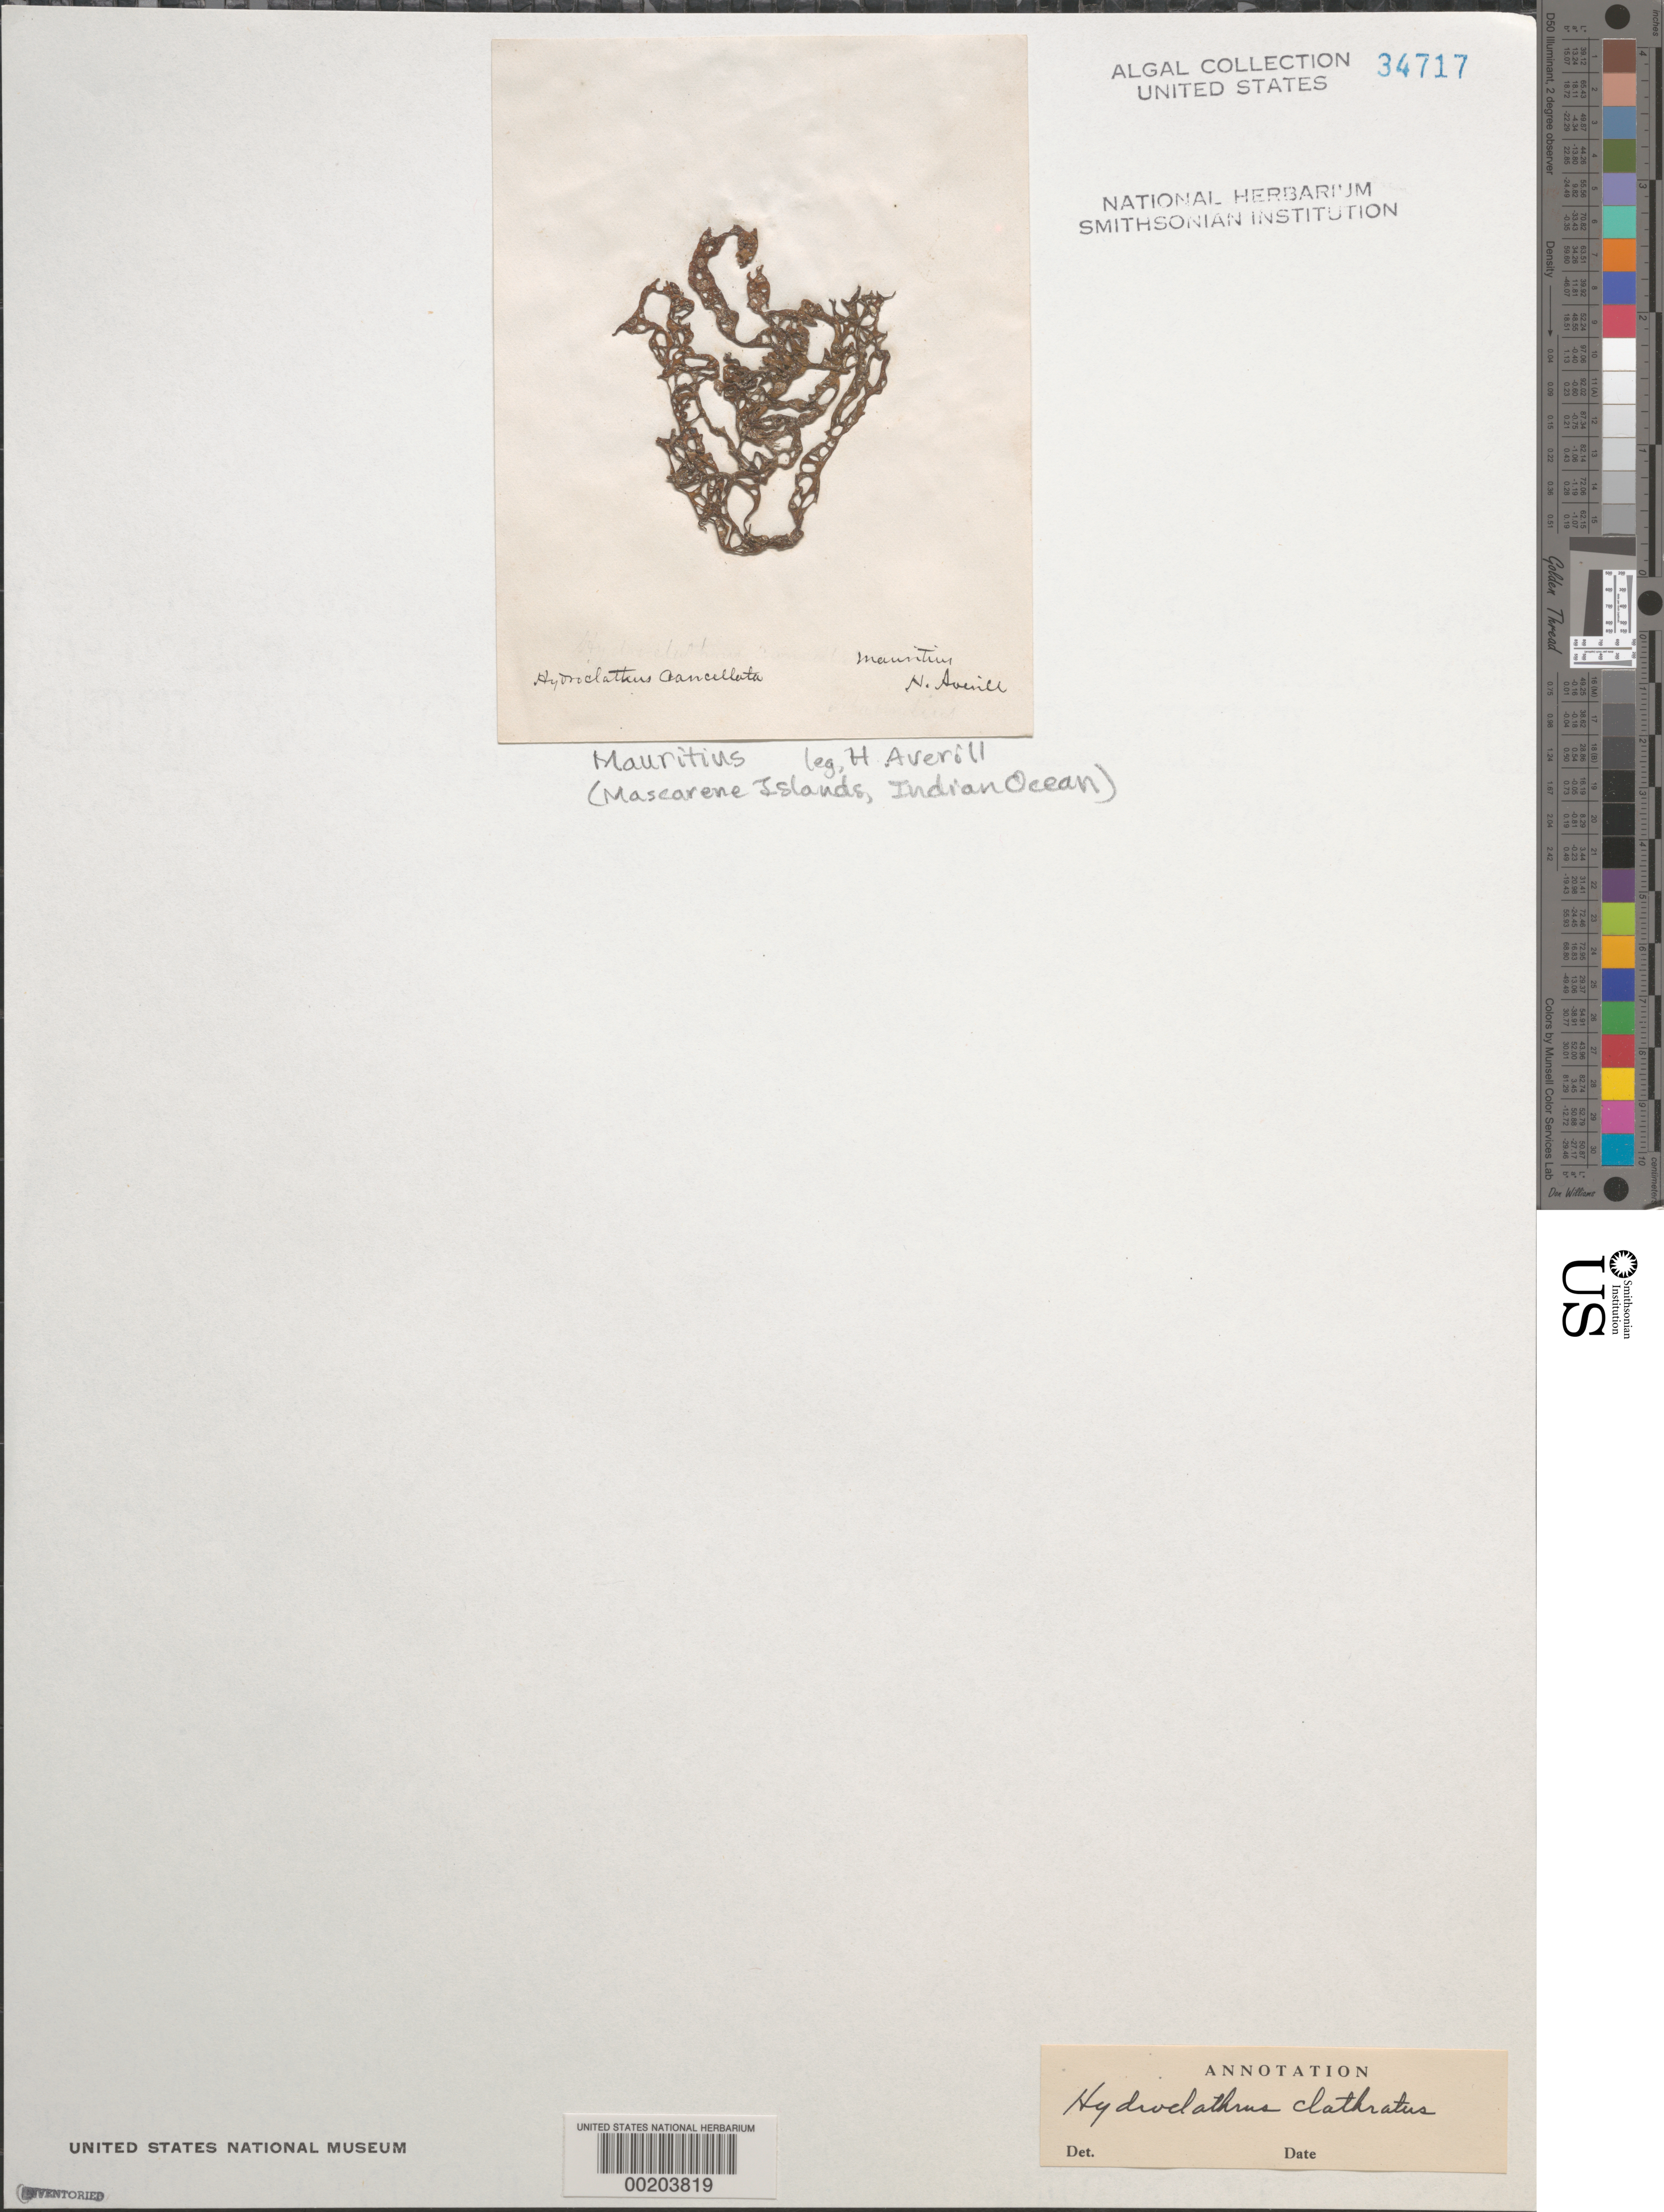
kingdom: Chromista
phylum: Ochrophyta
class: Phaeophyceae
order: Scytosiphonales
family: Scytosiphonaceae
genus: Hydroclathrus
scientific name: Hydroclathrus clathratus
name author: (C. Agardh) M. Howe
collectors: H. Averill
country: Mauritius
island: Mauritius Island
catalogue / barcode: US 34717